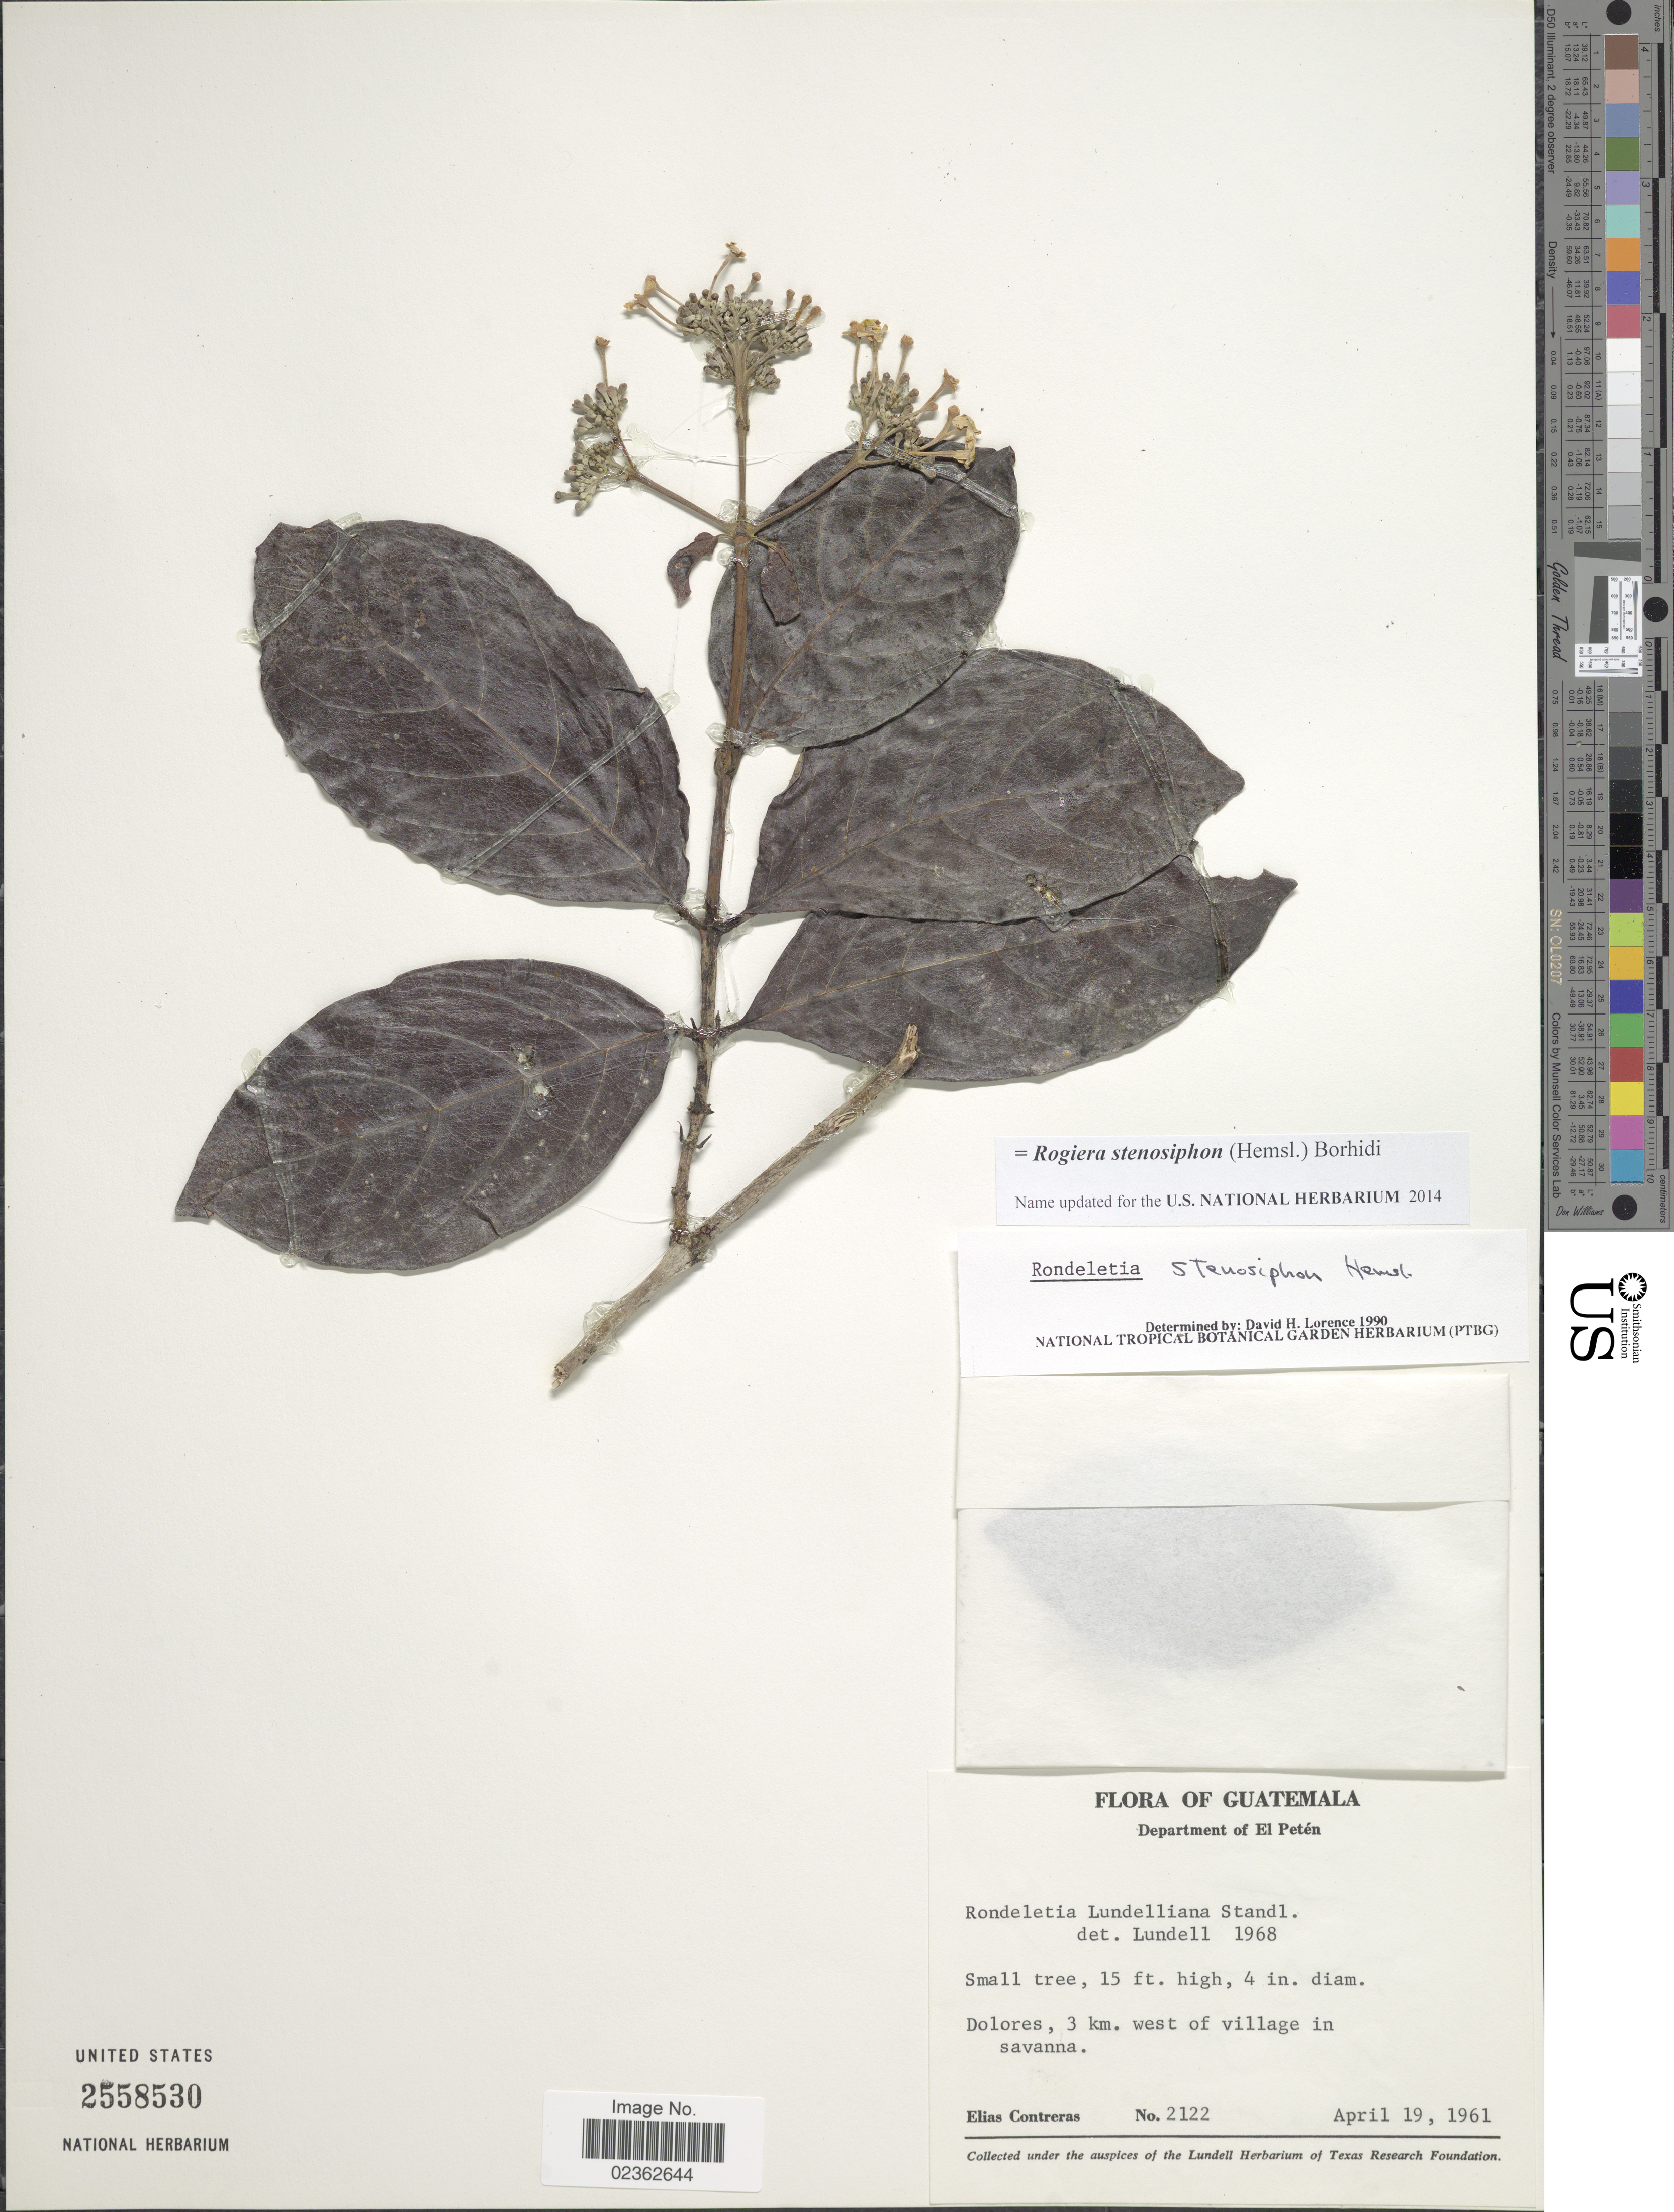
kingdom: Plantae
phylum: Tracheophyta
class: Magnoliopsida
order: Gentianales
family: Rubiaceae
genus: Rogiera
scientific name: Rogiera stenosiphon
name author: (Hemsl.) Borhidi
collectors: E. Contreras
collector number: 2122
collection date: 1961-04-19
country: Guatemala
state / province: El Petén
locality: Dolores, 3 km. west of village in savanna.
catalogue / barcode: US 2558530